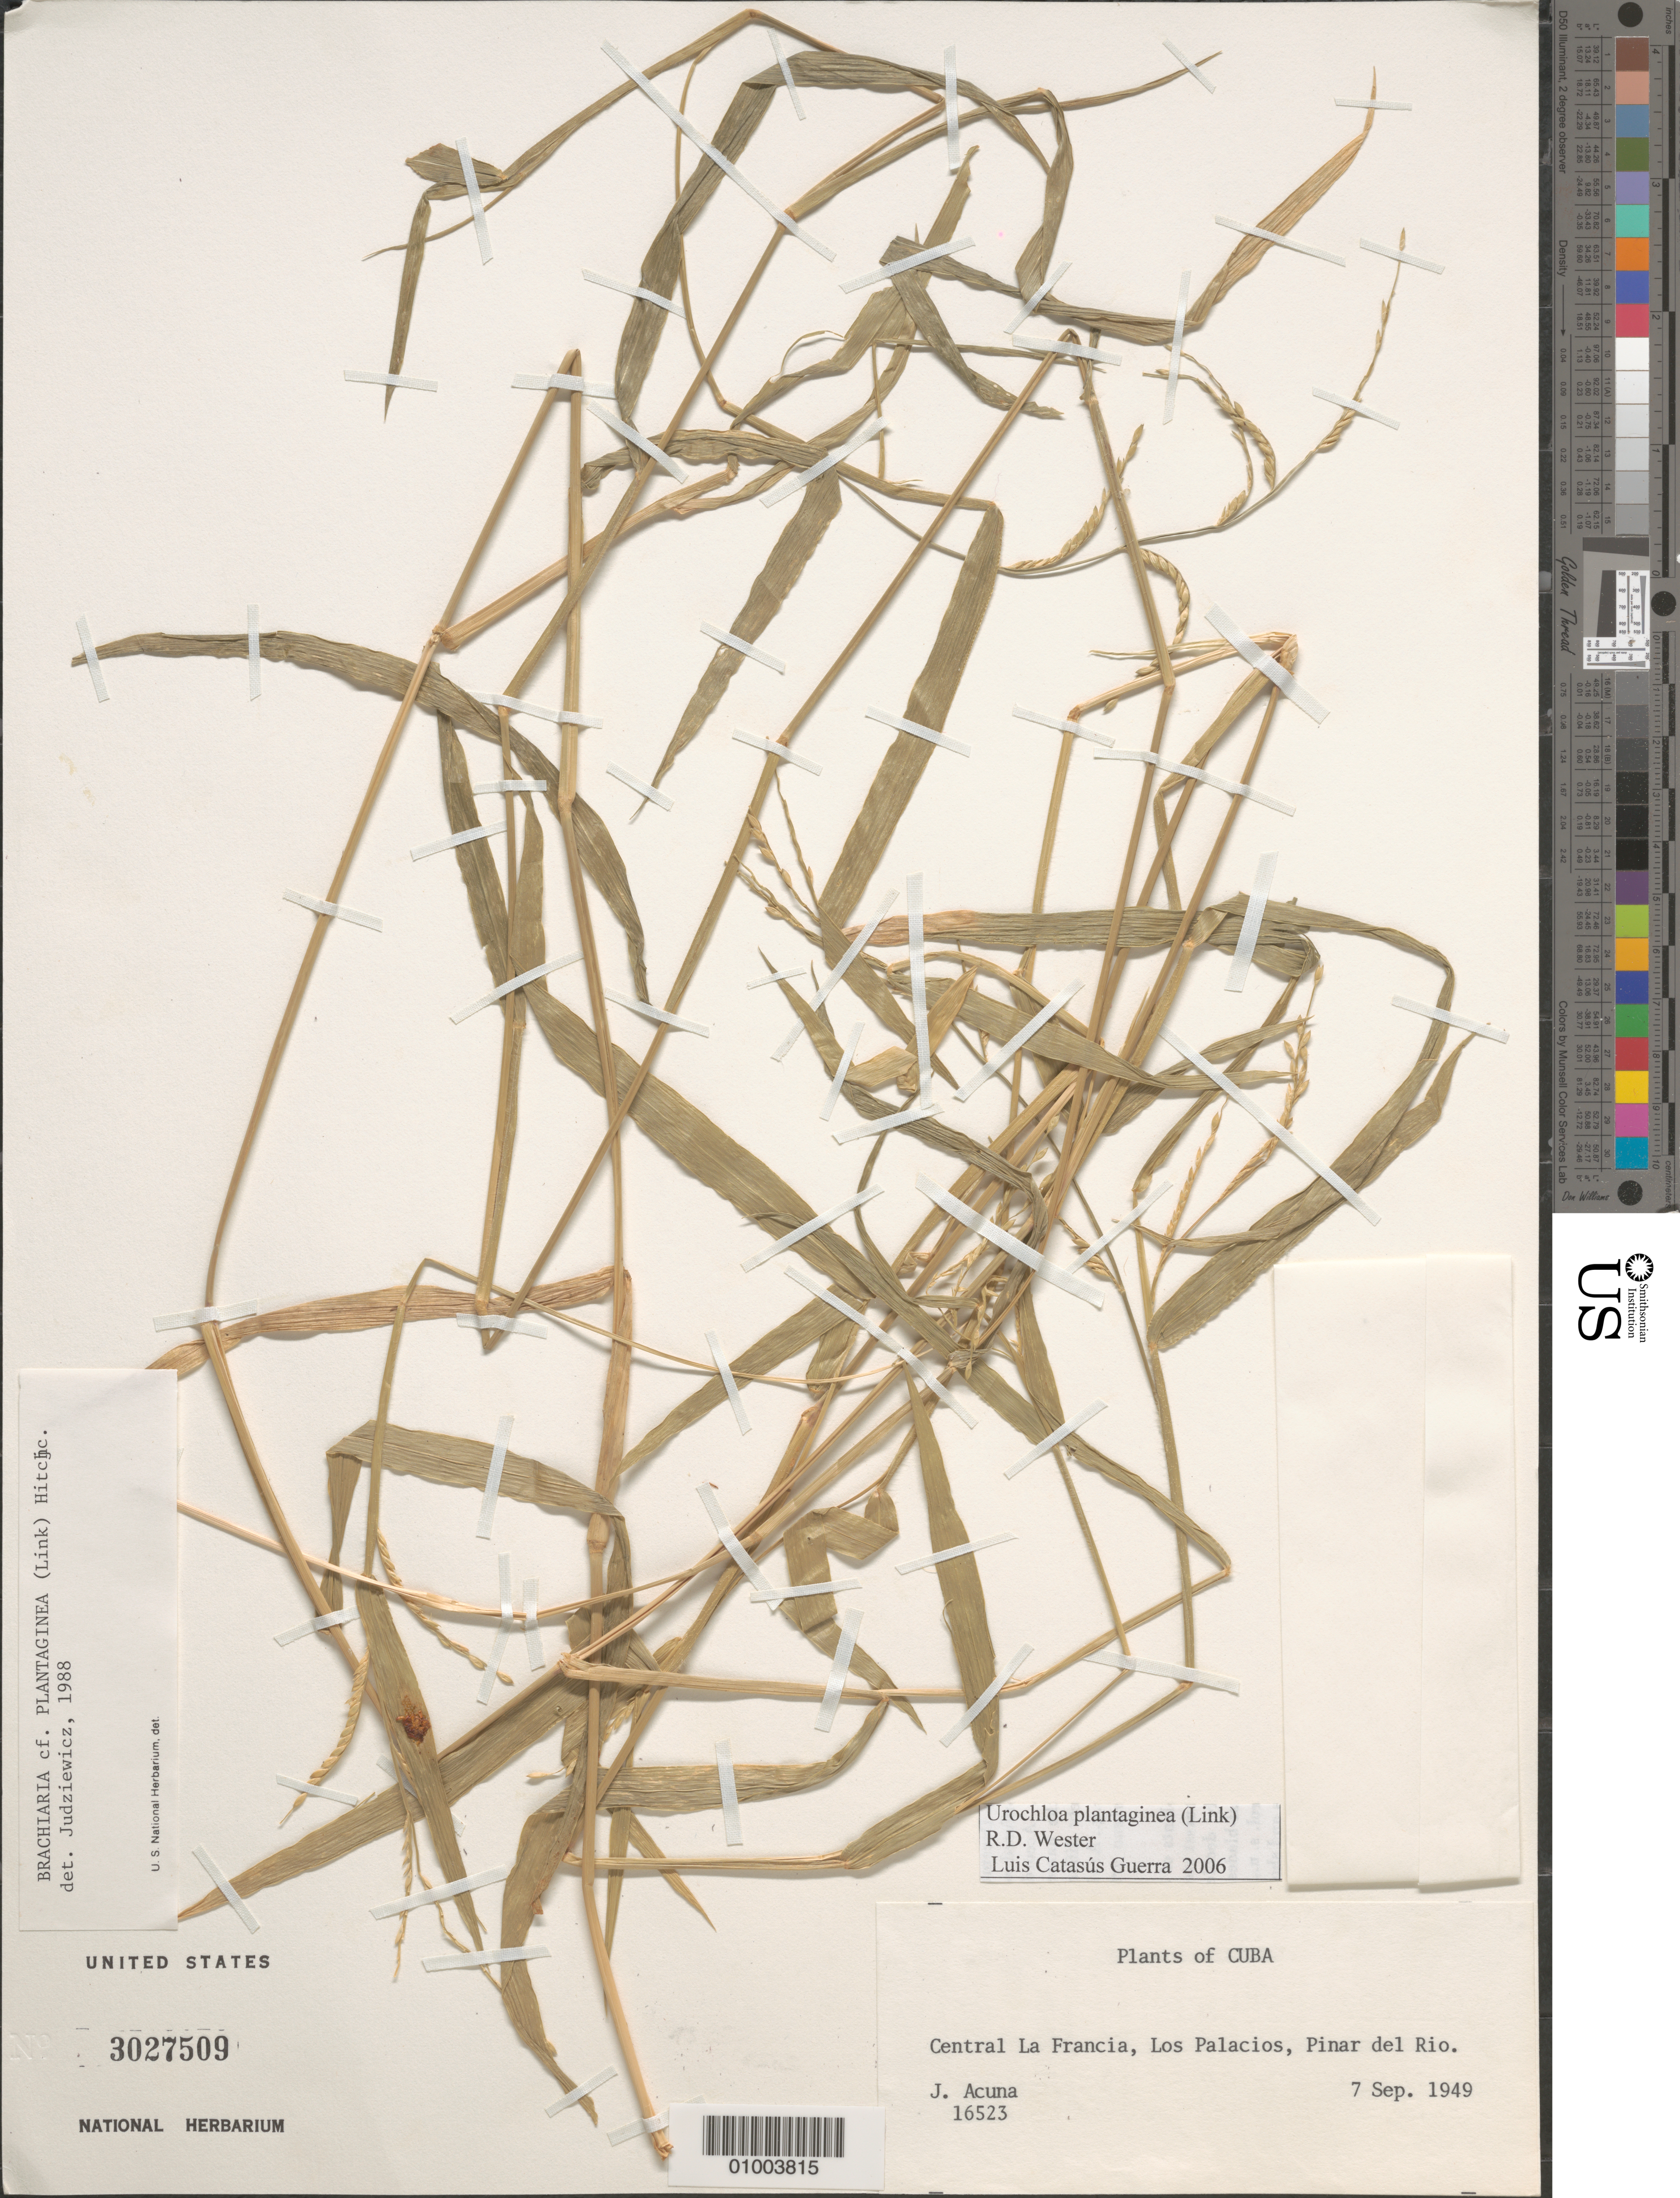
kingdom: Plantae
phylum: Tracheophyta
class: Liliopsida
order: Poales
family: Poaceae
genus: Urochloa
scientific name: Urochloa platyphylla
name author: (Munro ex C. Wright) R.D. Webster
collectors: J. Acuña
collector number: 16523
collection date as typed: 07 Sep 1949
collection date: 1949-09-07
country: Cuba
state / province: Pinar del Rio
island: Cuba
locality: Central La Francia, Los Palacios, Pinar del Rio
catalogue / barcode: US 3027509